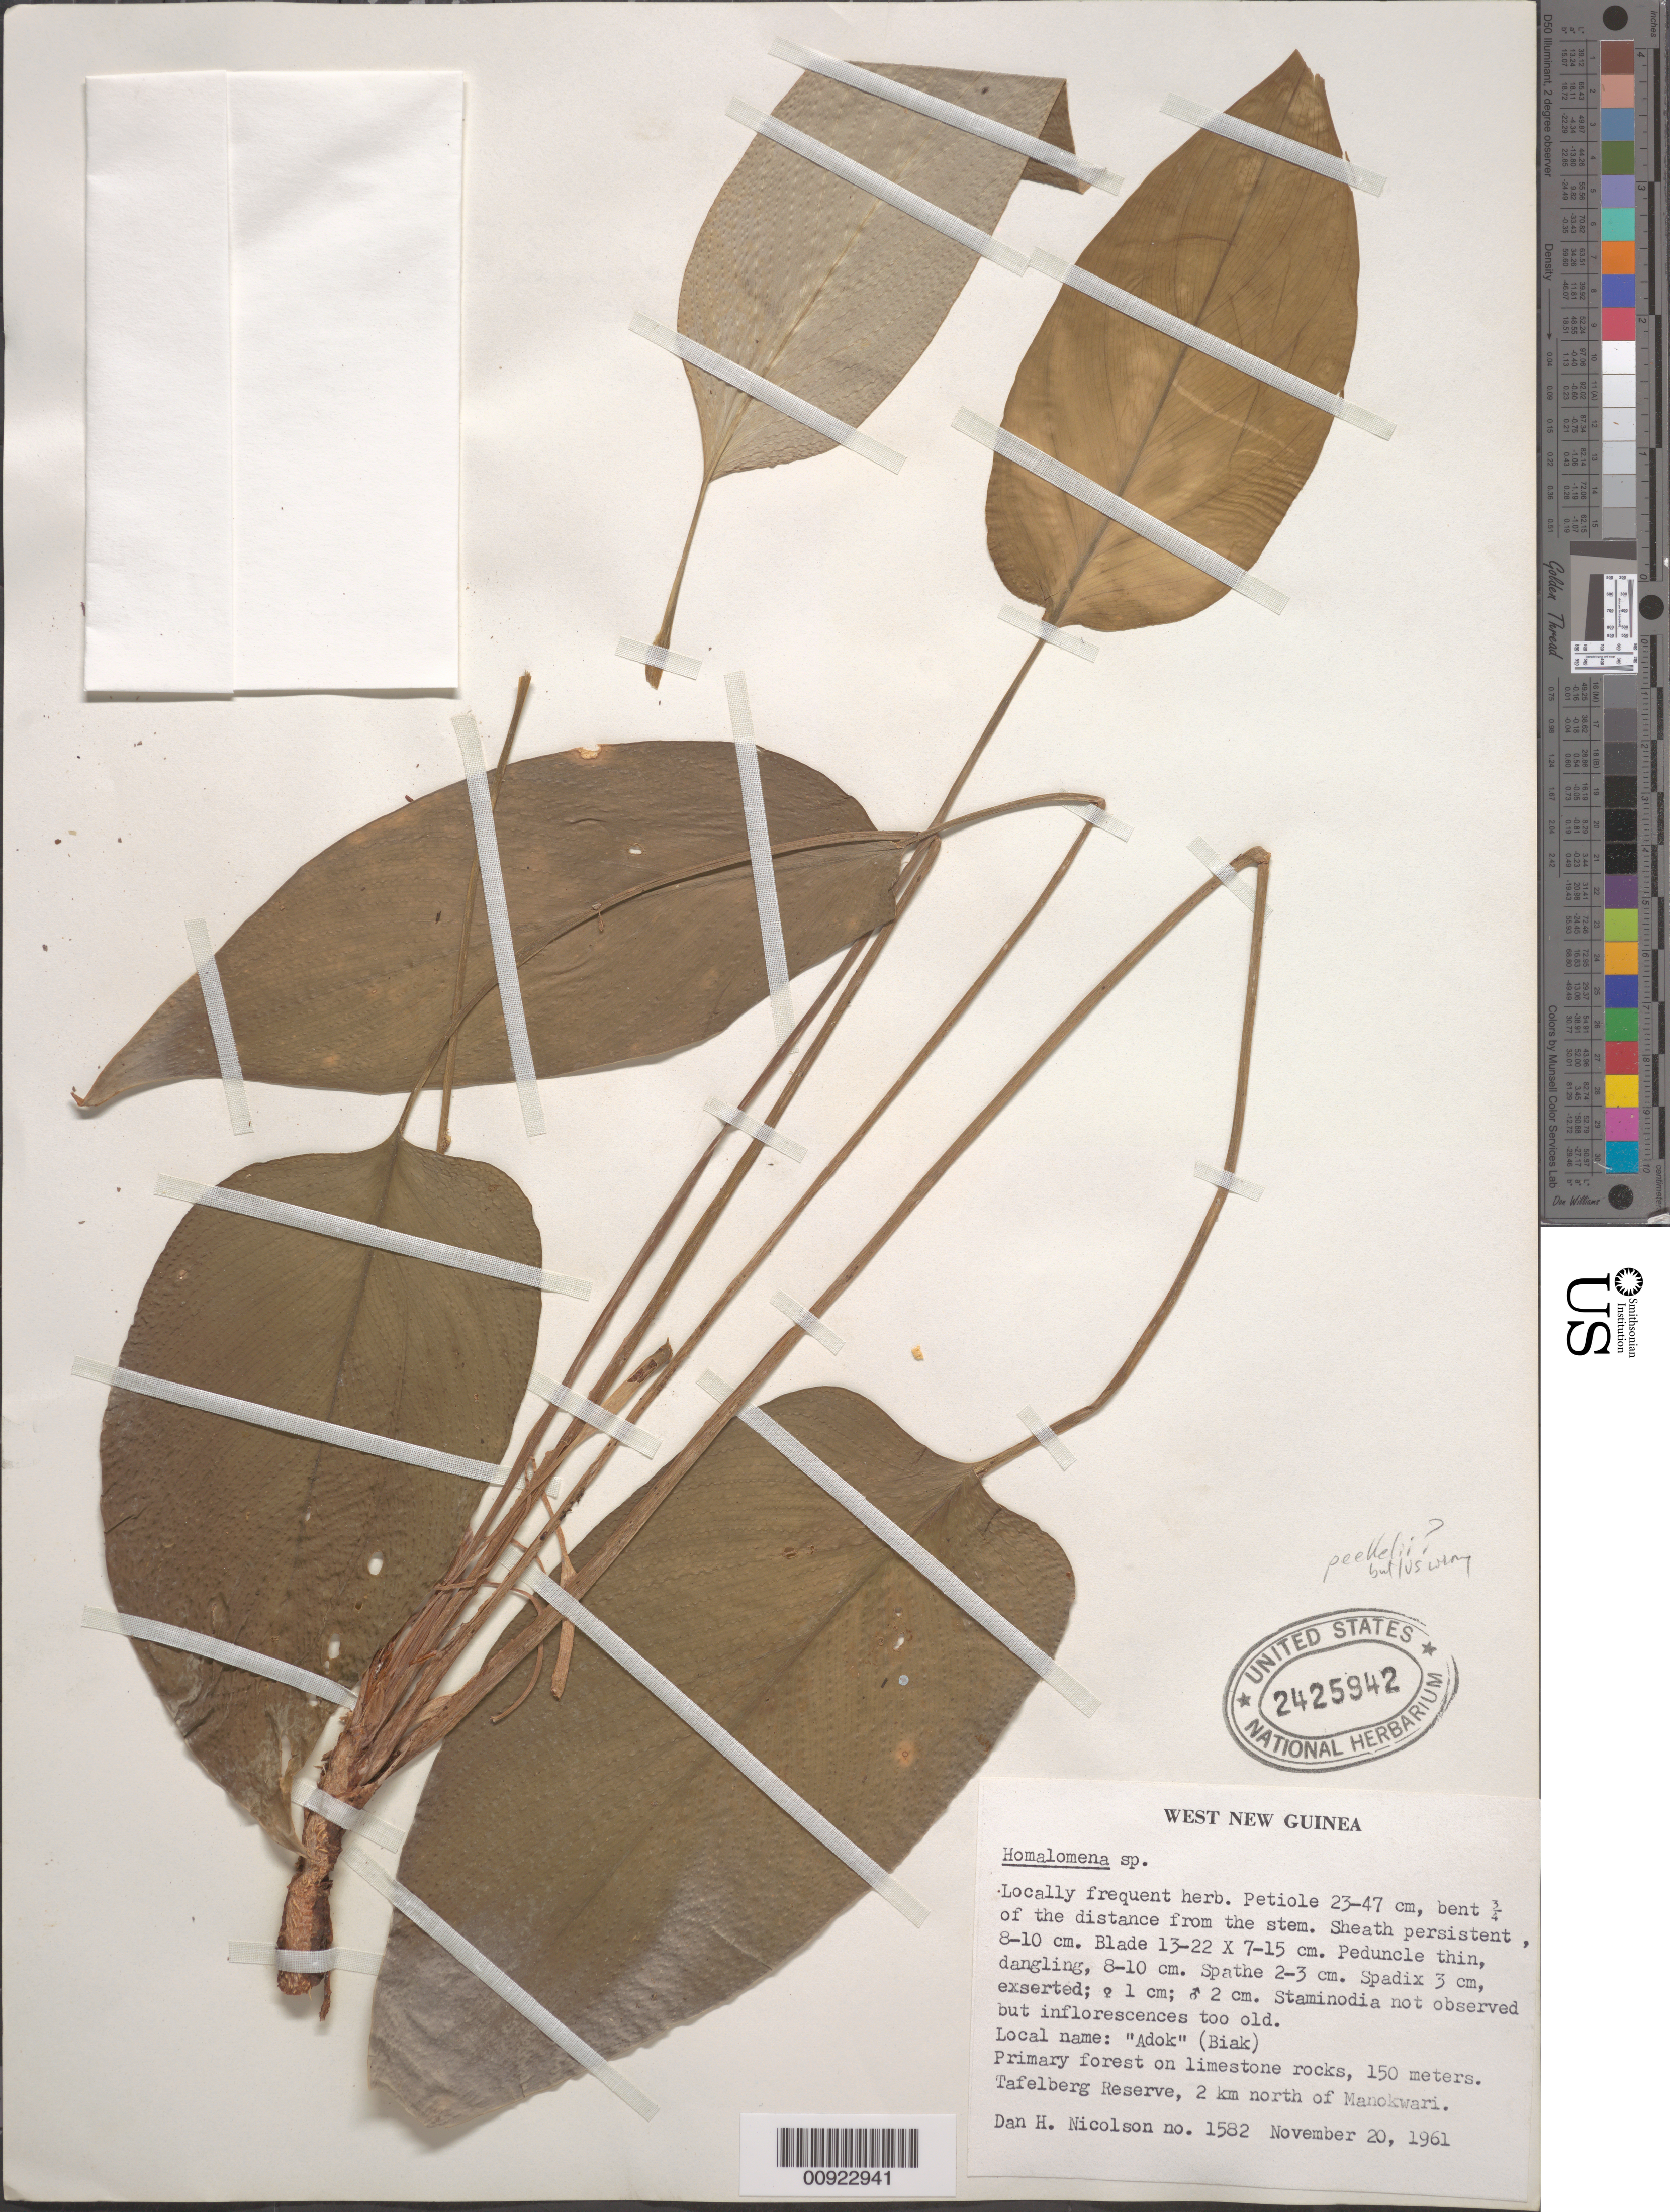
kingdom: Plantae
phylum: Tracheophyta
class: Liliopsida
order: Alismatales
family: Araceae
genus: Homalomena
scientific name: Homalomena sp.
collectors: D. H. Nicolson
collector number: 1582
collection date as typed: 20 Nov 1961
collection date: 1961-11-20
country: Indonesia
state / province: Papua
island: New Guinea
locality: West New Guinea; Tafelberg Forest Reserve, 2 km N of Manokwari. Irian Jaya.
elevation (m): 150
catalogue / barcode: US 2425942